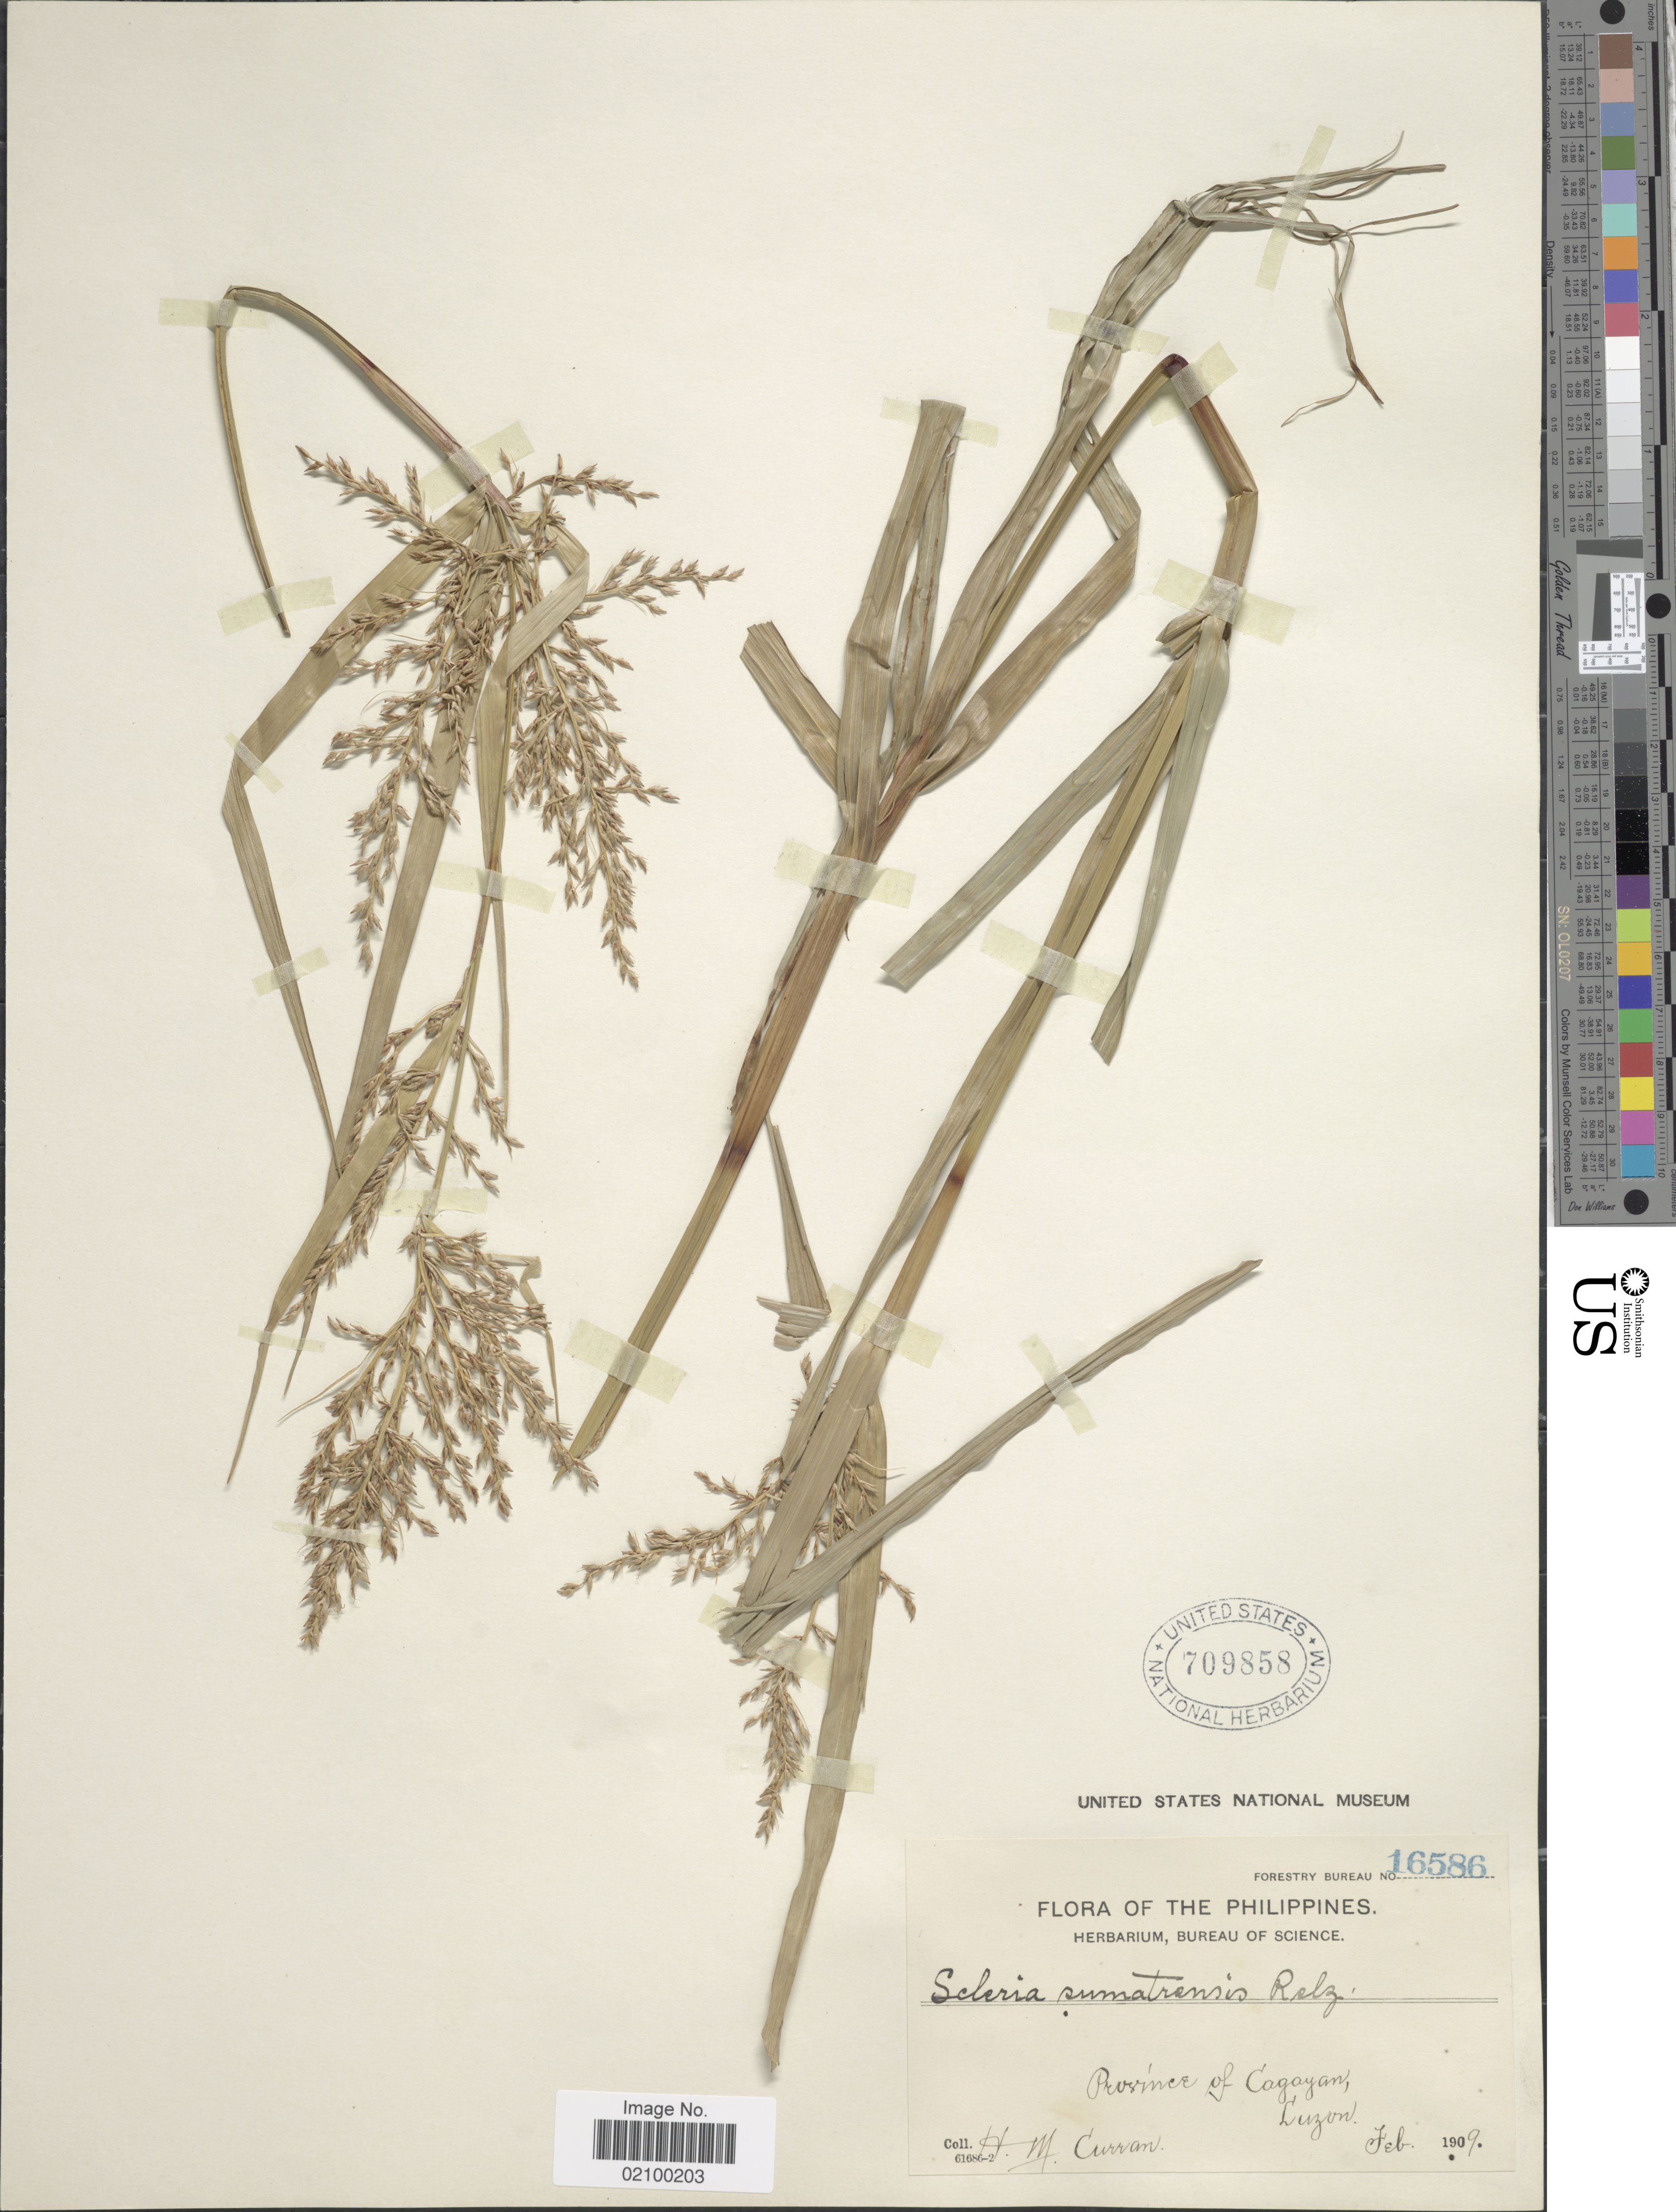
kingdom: Plantae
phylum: Tracheophyta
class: Liliopsida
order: Poales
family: Cyperaceae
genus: Scleria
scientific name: Scleria sumatrensis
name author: Retz.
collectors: H. M. Curran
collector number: Forestry Bureau 16586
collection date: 1909-02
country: Philippines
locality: Province of Cagayan, Luzon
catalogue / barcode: US 709858